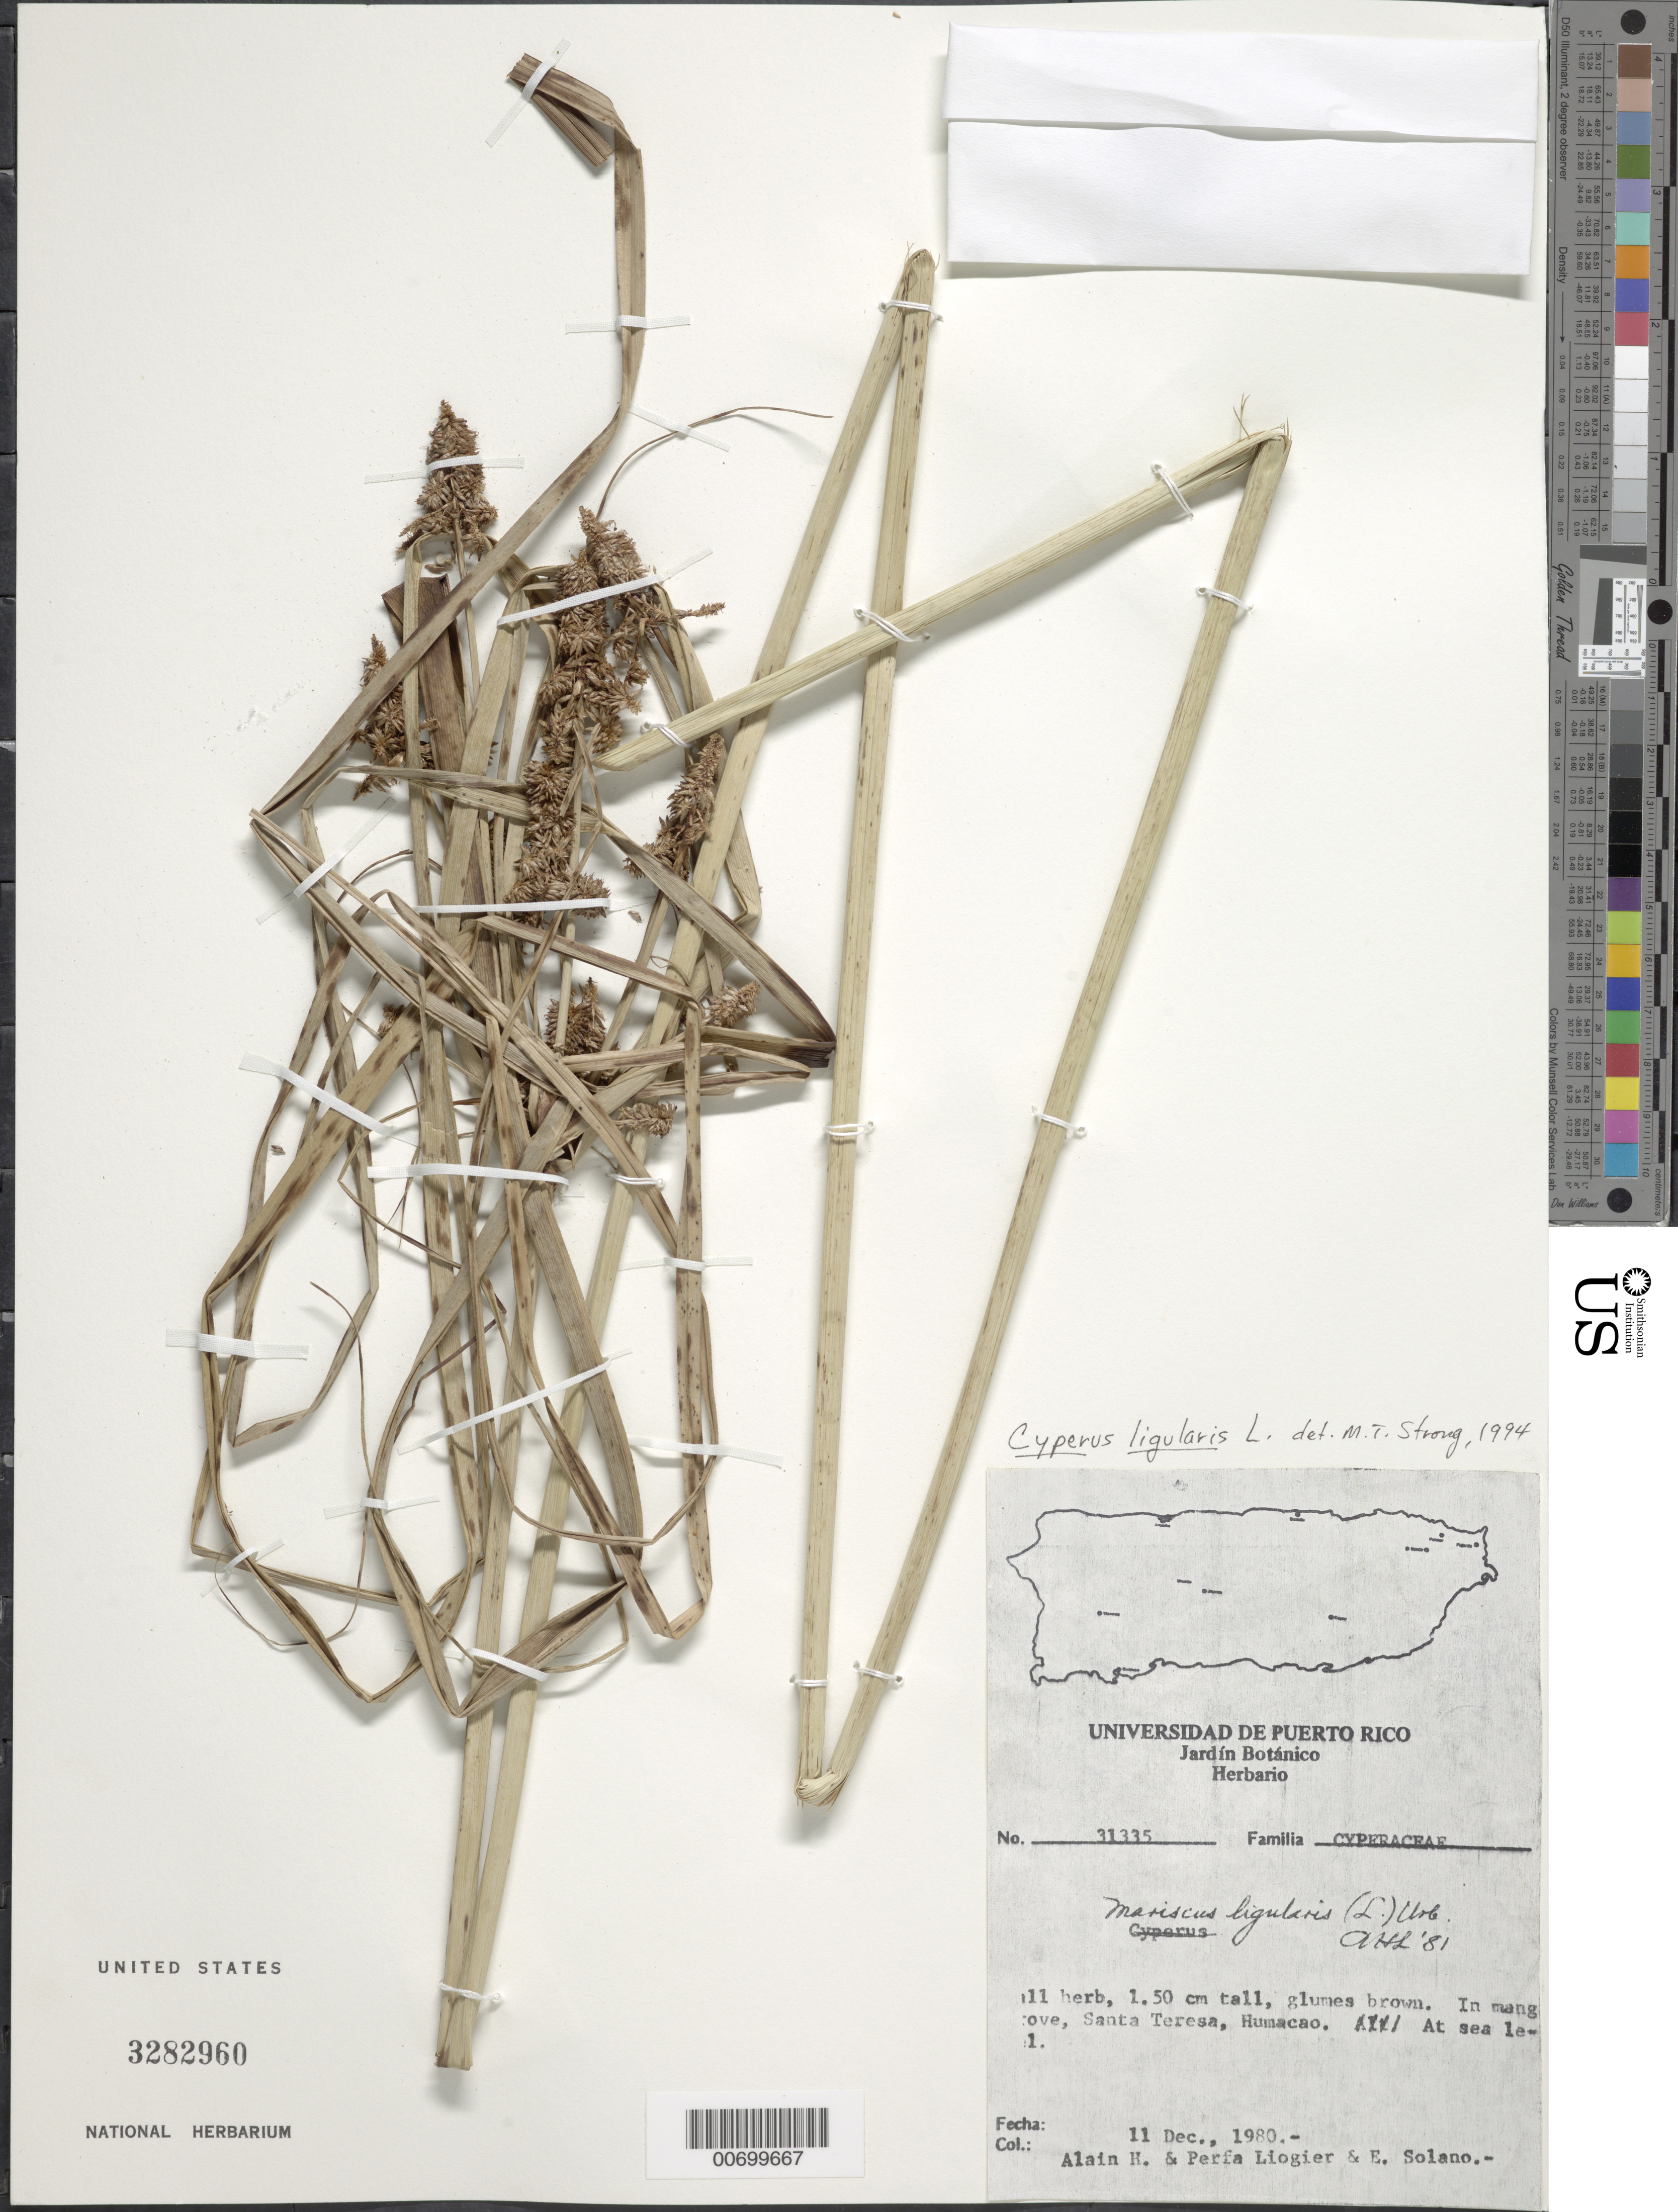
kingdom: Plantae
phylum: Tracheophyta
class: Liliopsida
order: Poales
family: Cyperaceae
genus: Cyperus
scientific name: Cyperus ligularis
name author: L.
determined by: Strong, M. T., (US), Smithsonian Institution - National Museum of Natural History (UNITED STATES)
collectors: A. H. Liogier, M. P. Liogier & E. Solano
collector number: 31335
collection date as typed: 11 Dec 1980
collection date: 1980-12-11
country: Puerto Rico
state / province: Humacao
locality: Humacao: Santa Teresa.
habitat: In mangrove.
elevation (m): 0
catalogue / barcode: US 3282960